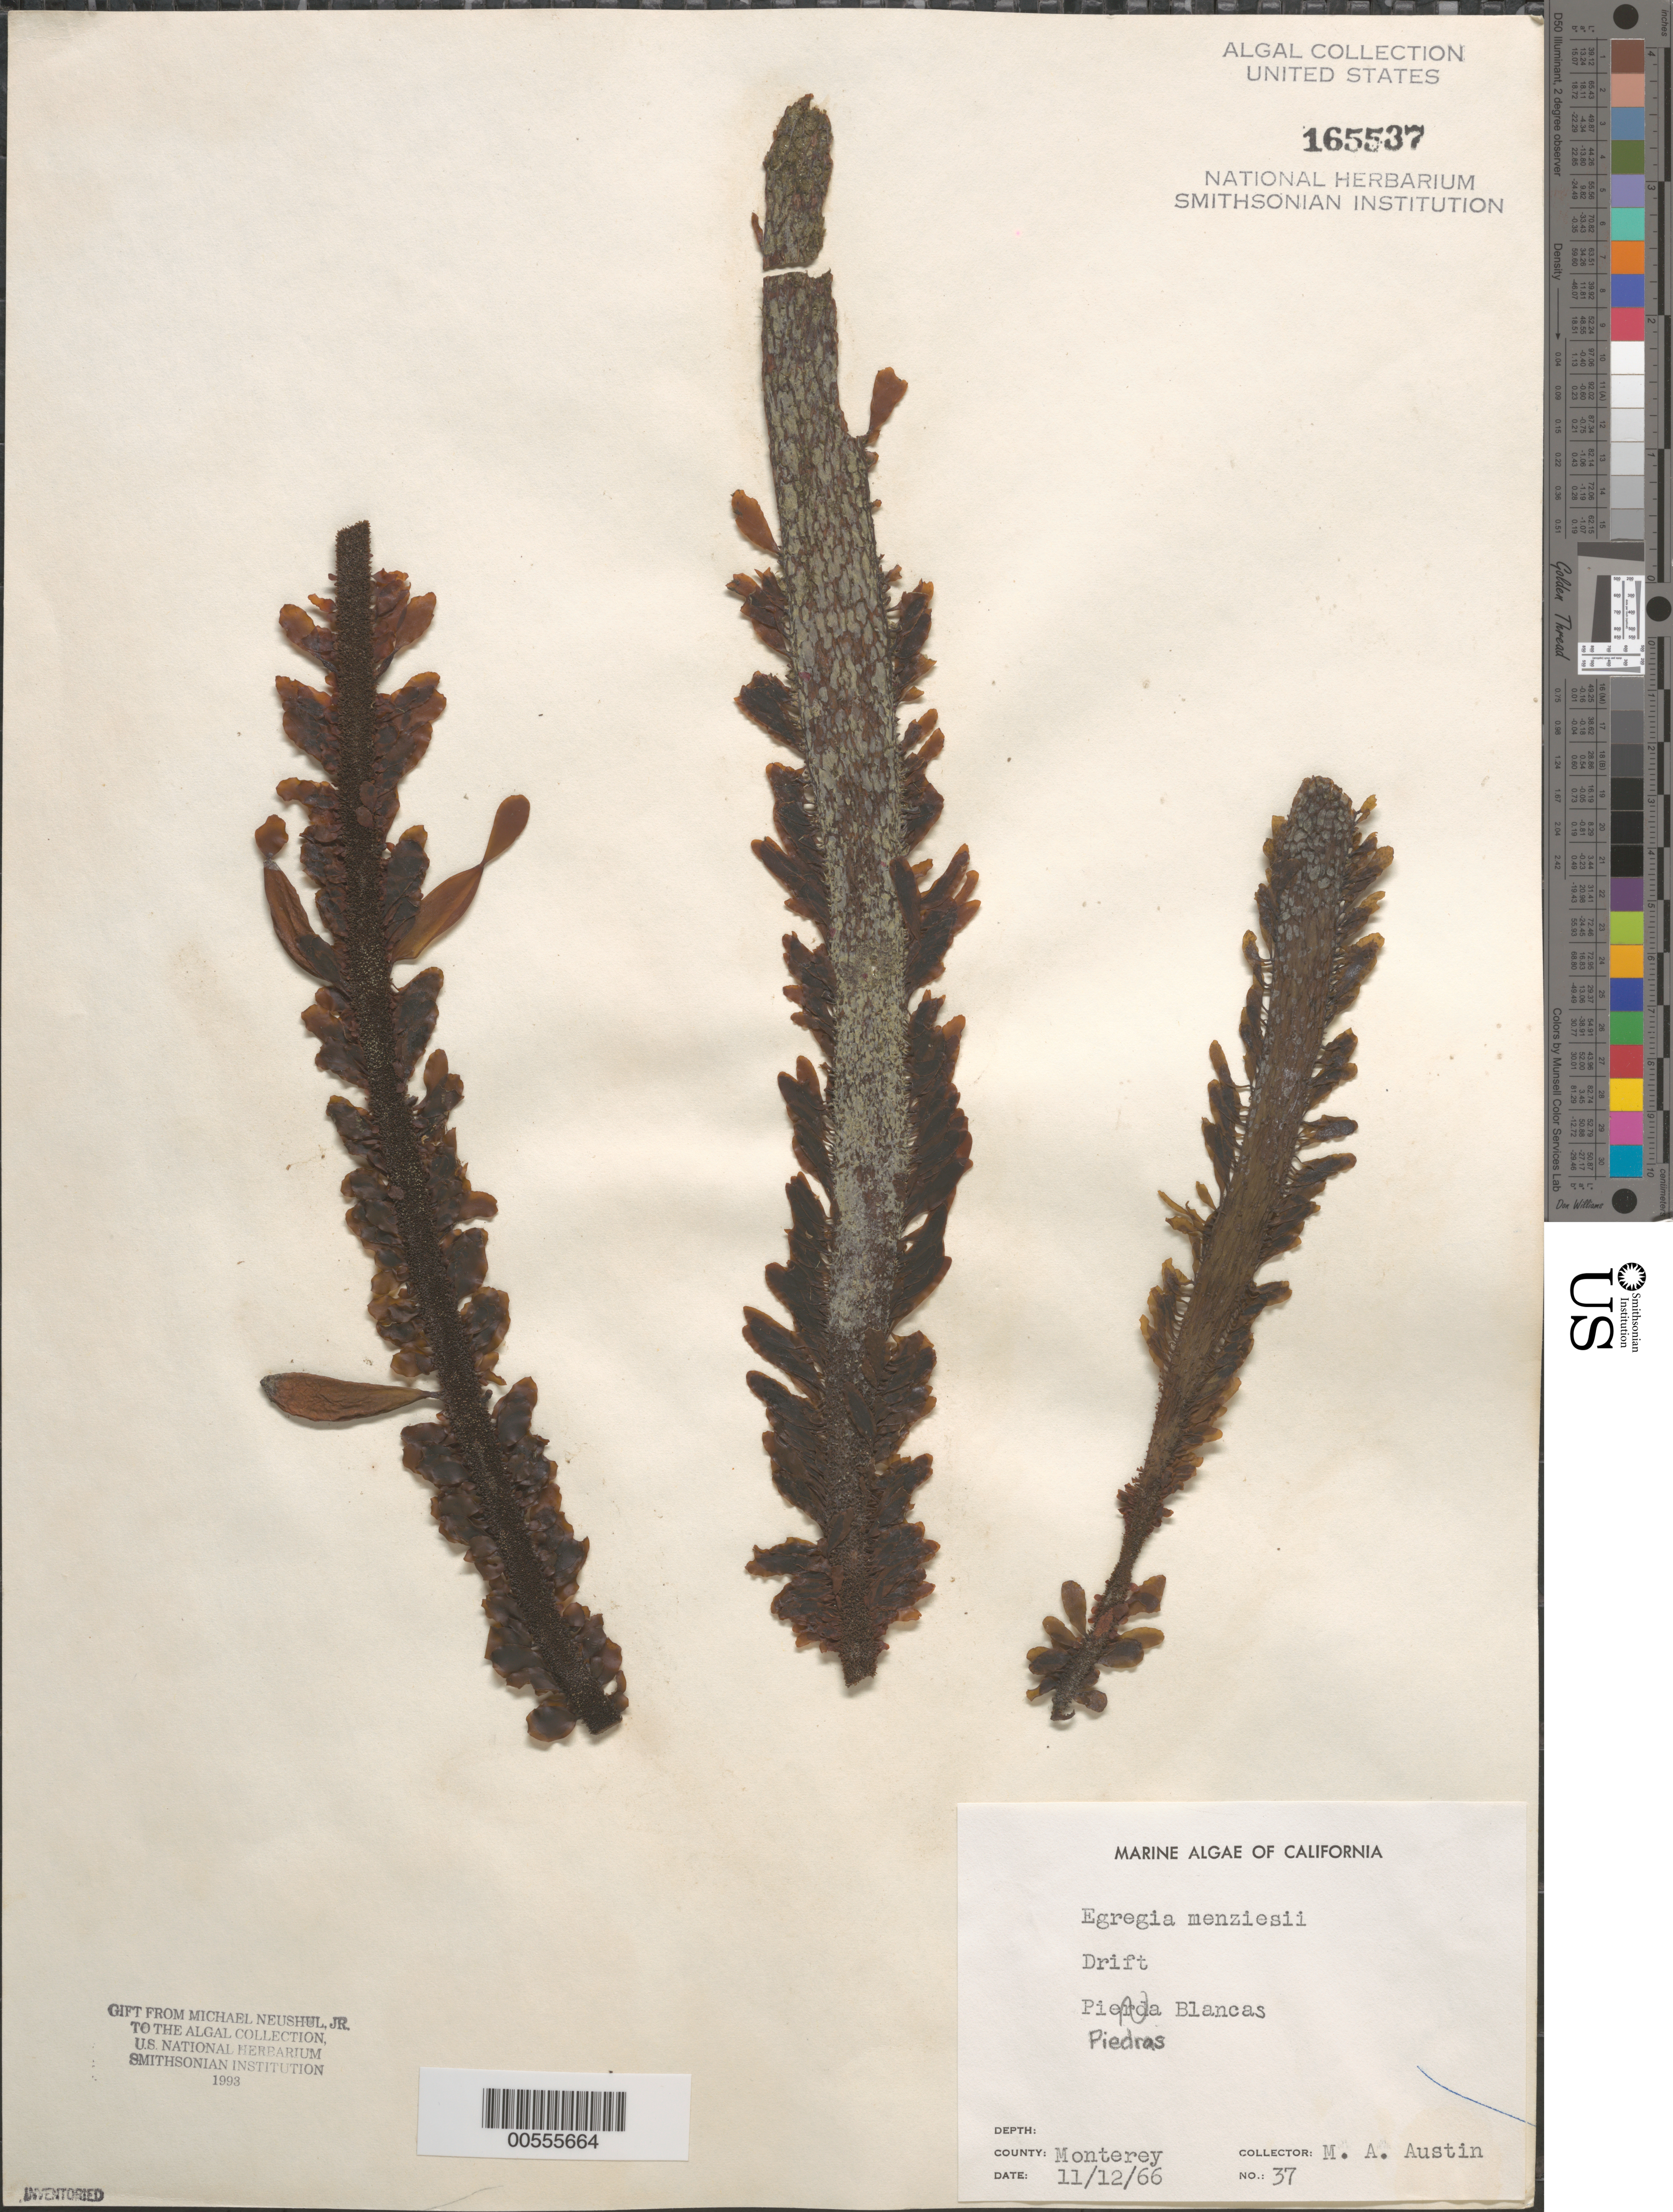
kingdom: Chromista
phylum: Ochrophyta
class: Phaeophyceae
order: Laminariales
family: Lessoniaceae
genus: Egregia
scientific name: Egregia menziesii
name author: (Turner) Aresch.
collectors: M. Austin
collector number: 37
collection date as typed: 12 Nov 1966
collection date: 1966-11-12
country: United States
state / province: California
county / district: San Luis Obispo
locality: Piedras Blancas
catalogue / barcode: US 165537